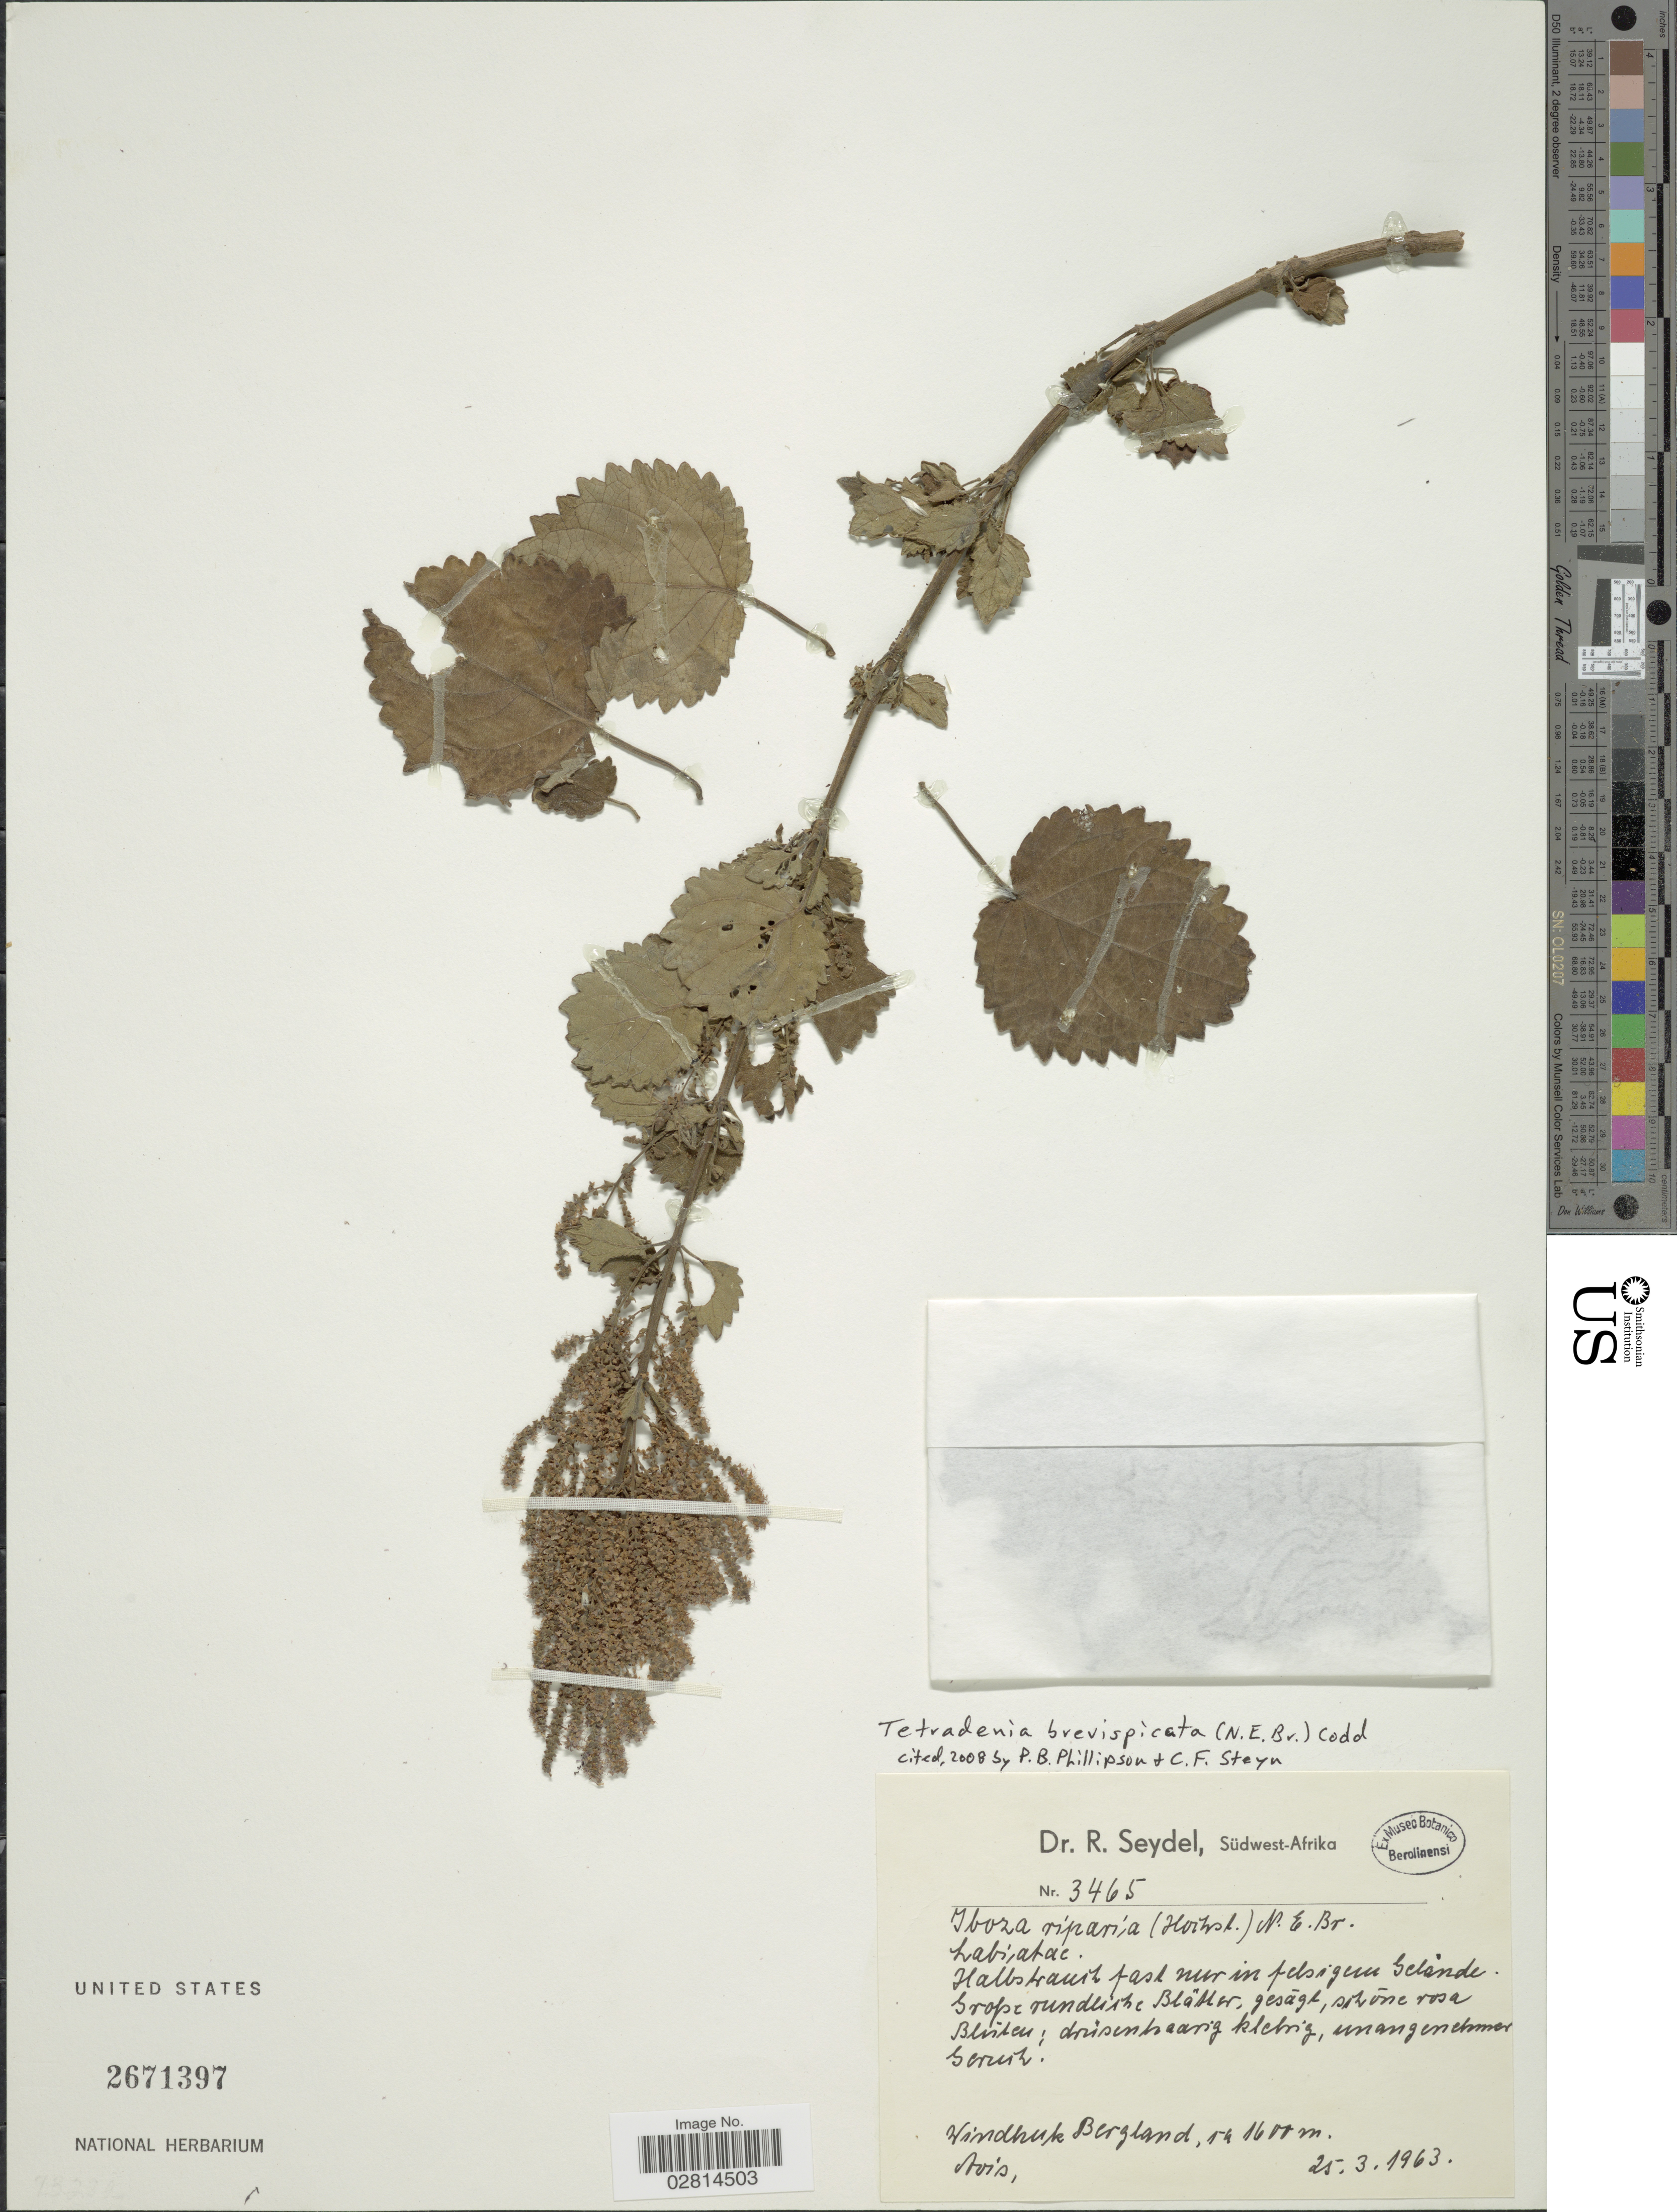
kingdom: Plantae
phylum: Tracheophyta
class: Magnoliopsida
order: Lamiales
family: Lamiaceae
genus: Tetradenia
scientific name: Tetradenia brevispicata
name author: (N.E. Br.) Codd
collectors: R. Seydel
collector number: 3465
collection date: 1963-03-25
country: Namibia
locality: Südwest-Afrika. Windhuk Bergland. Avis.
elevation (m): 1600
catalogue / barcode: US 2671397